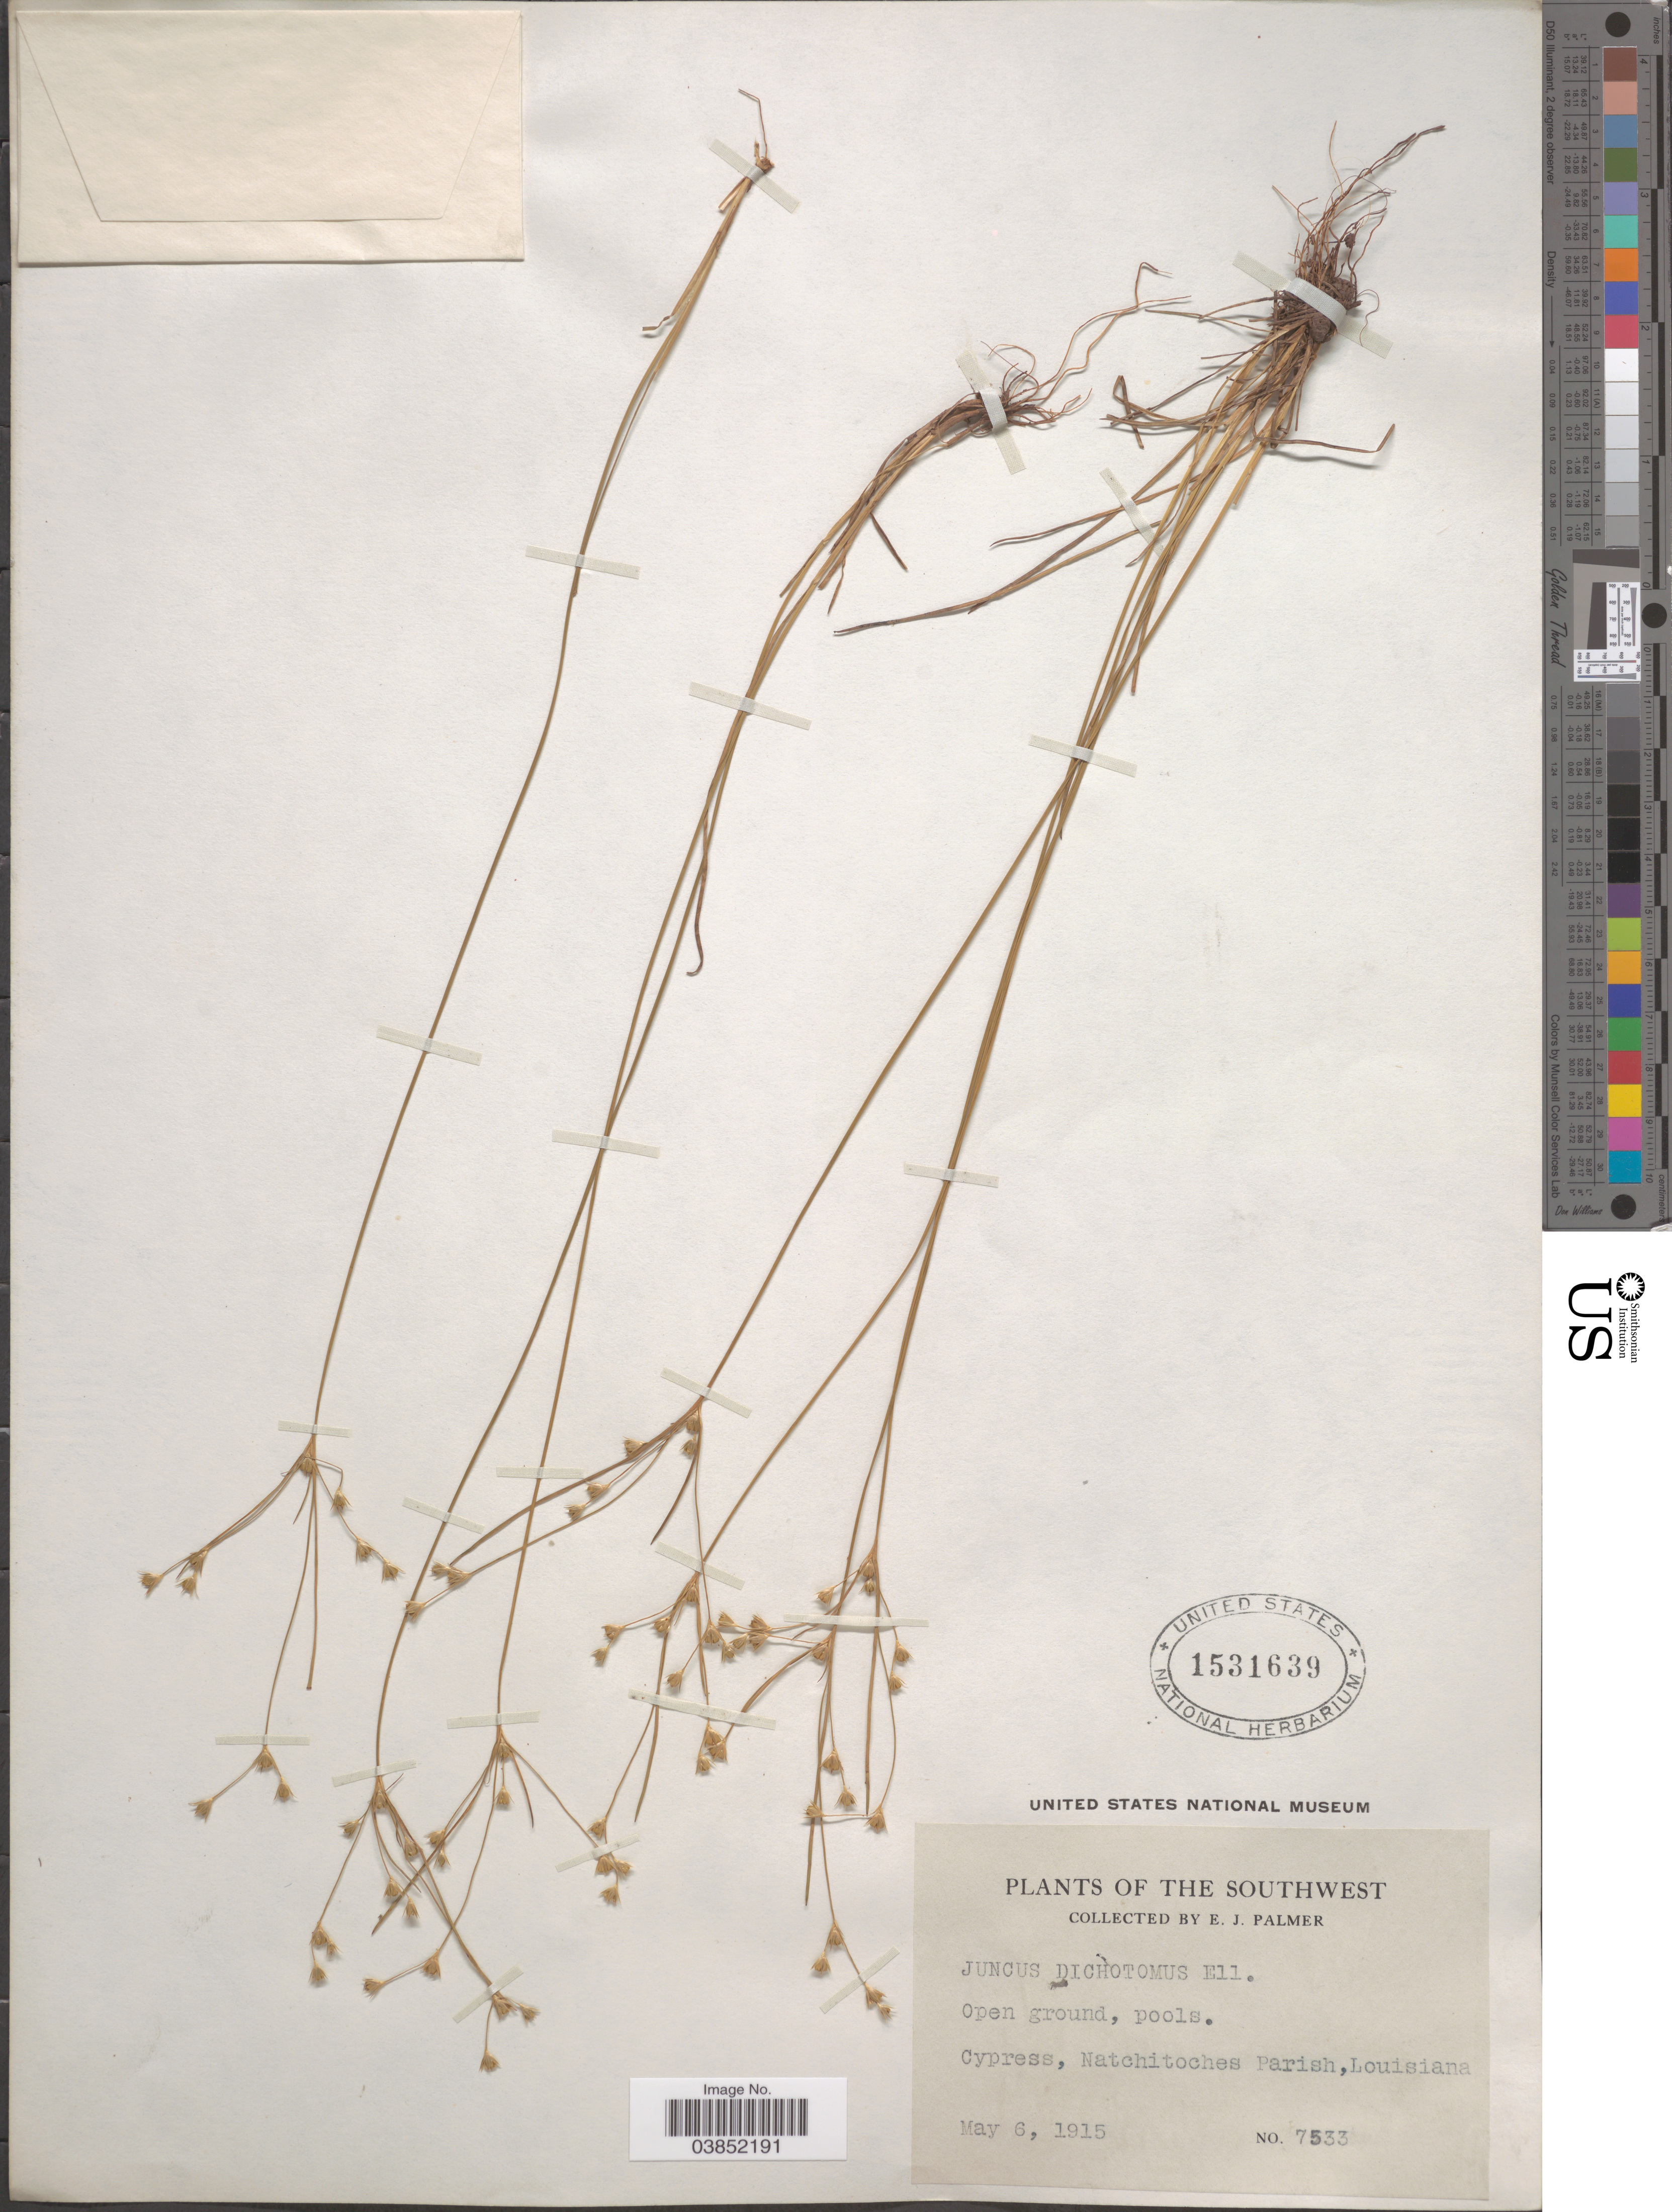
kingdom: Plantae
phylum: Tracheophyta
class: Liliopsida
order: Poales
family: Juncaceae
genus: Juncus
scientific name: Juncus dichotomus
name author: Elliott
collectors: E. J. Palmer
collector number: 7533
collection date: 1915-05-06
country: United States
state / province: Louisiana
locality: The Southwest. Natchitoches Parish.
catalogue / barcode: US 1531639